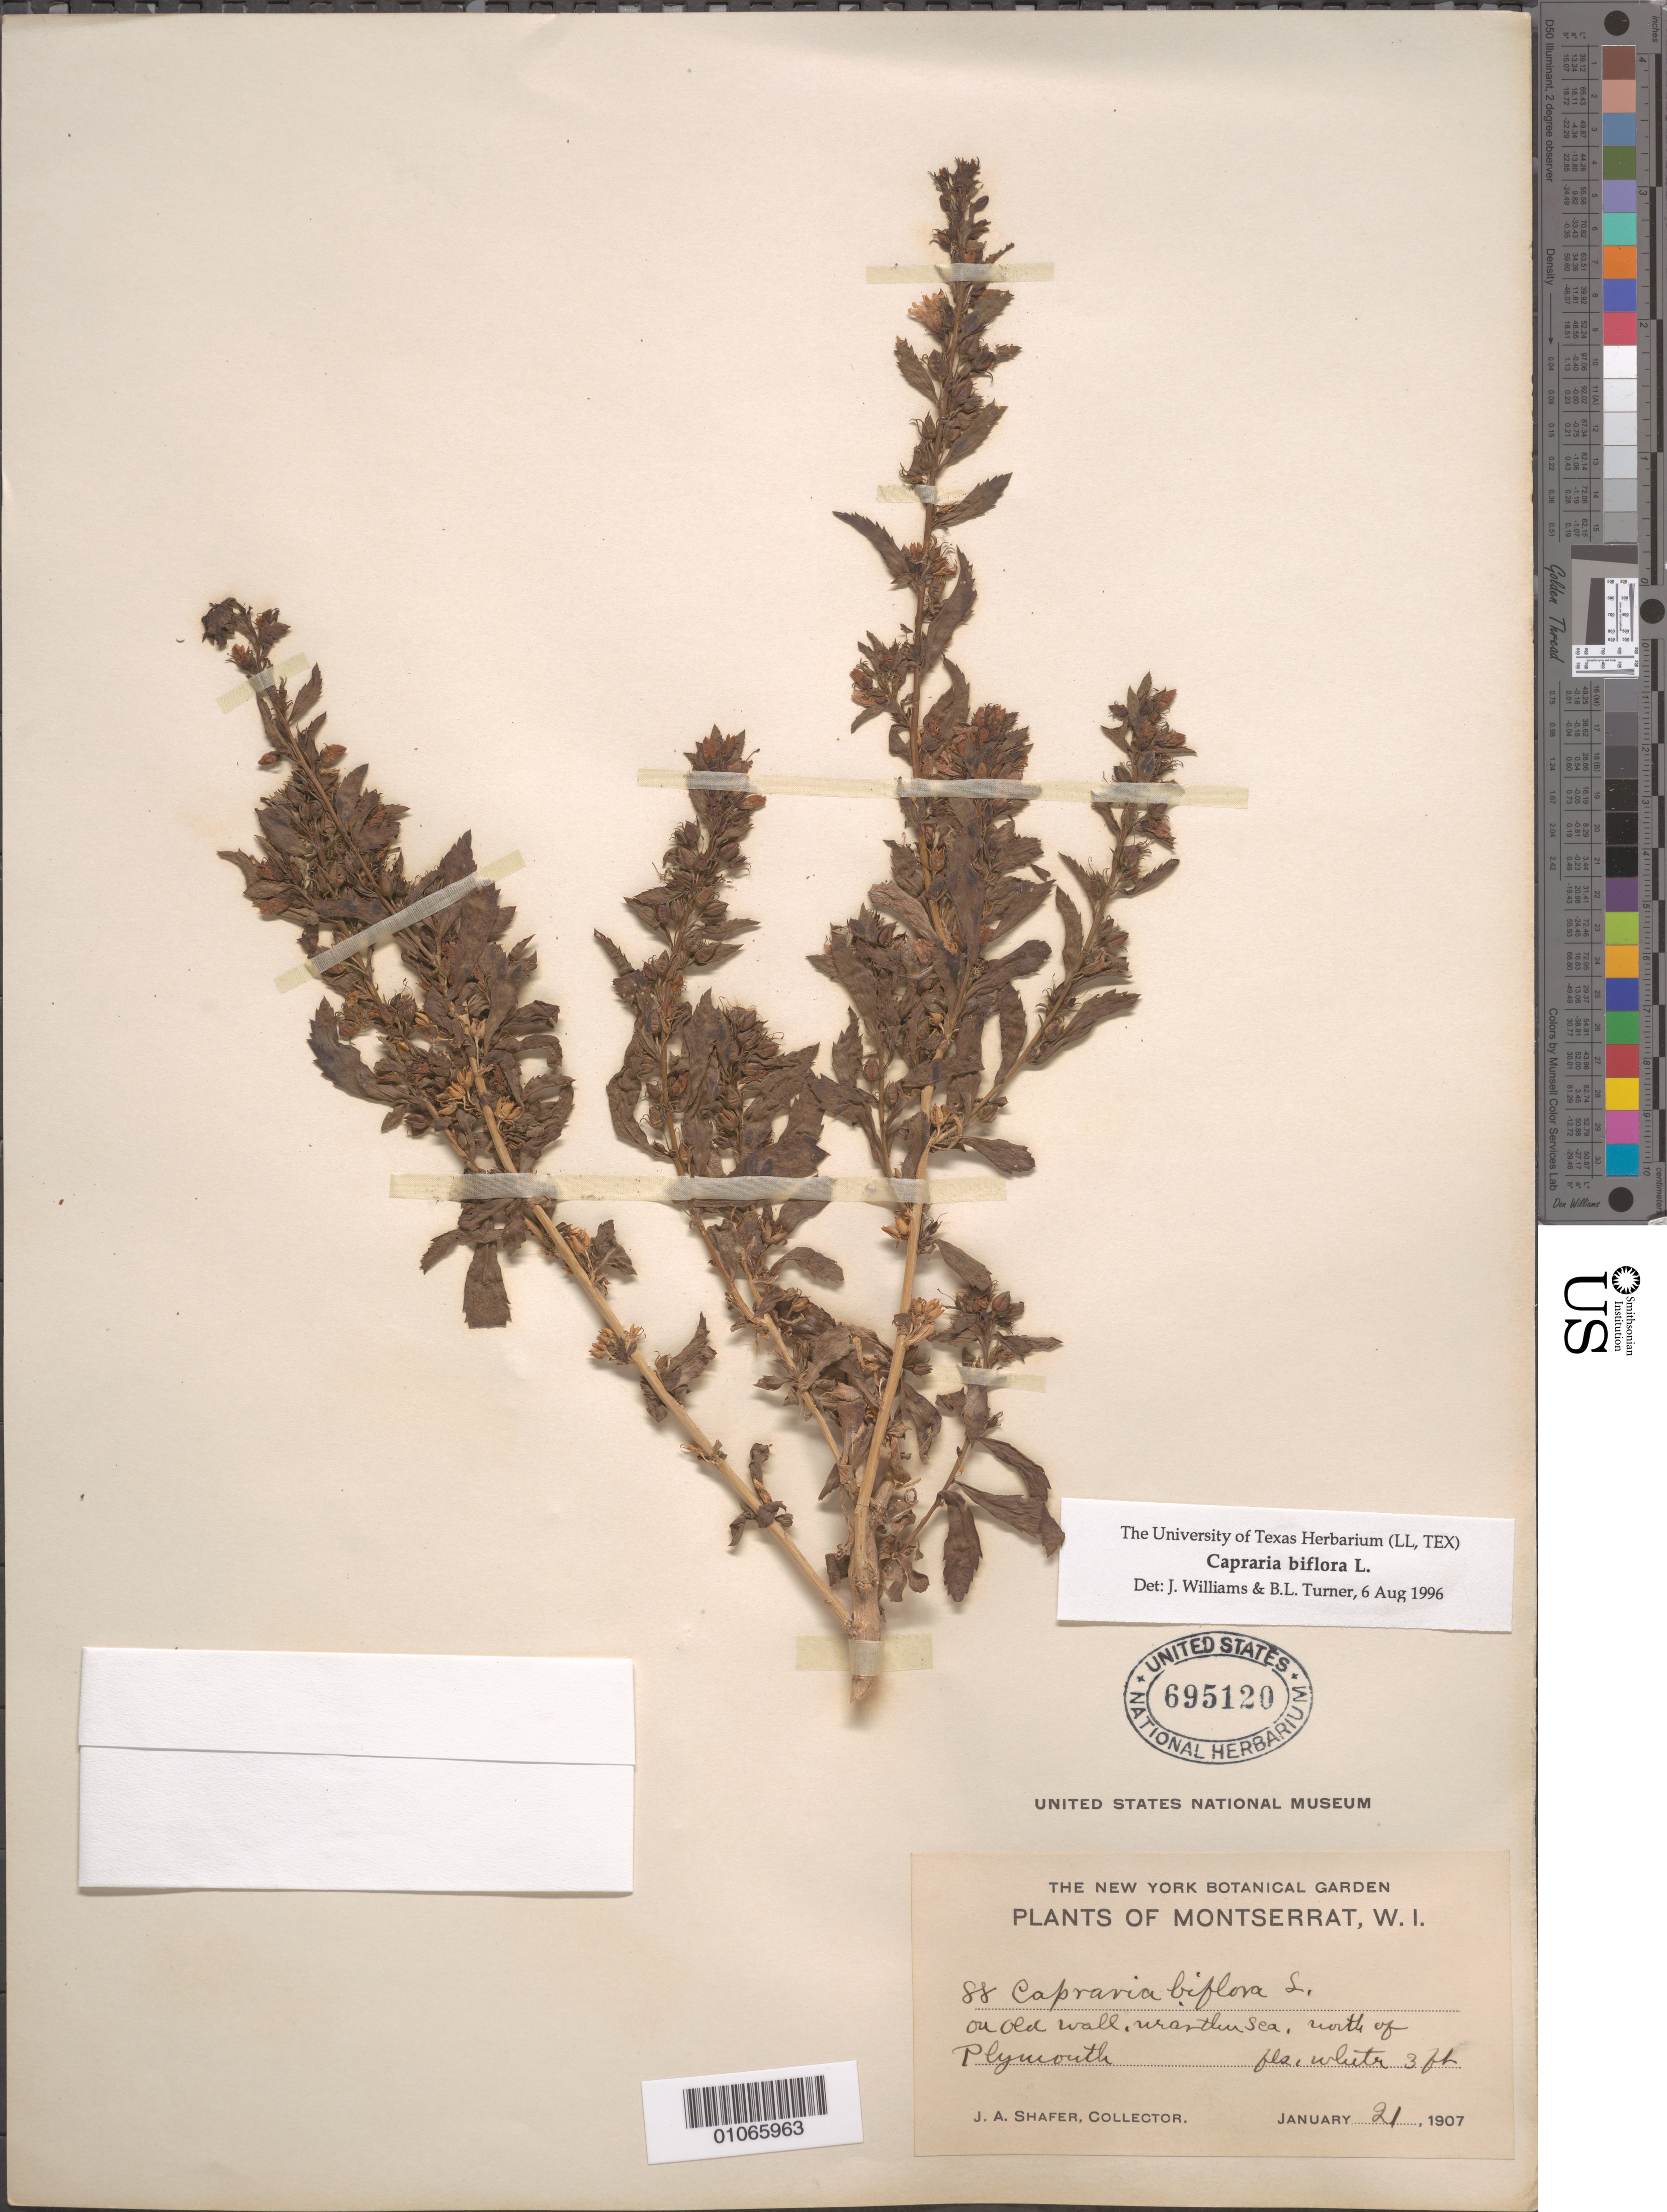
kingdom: Plantae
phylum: Tracheophyta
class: Magnoliopsida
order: Lamiales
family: Scrophulariaceae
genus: Capraria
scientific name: Capraria biflora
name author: L.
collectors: J. A. Shafer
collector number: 88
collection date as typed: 21 Jan 1907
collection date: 1907-01-21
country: Montserrat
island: Montserrat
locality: on old wall, uranther (?) sea, north of Plymouth.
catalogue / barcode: US 695120